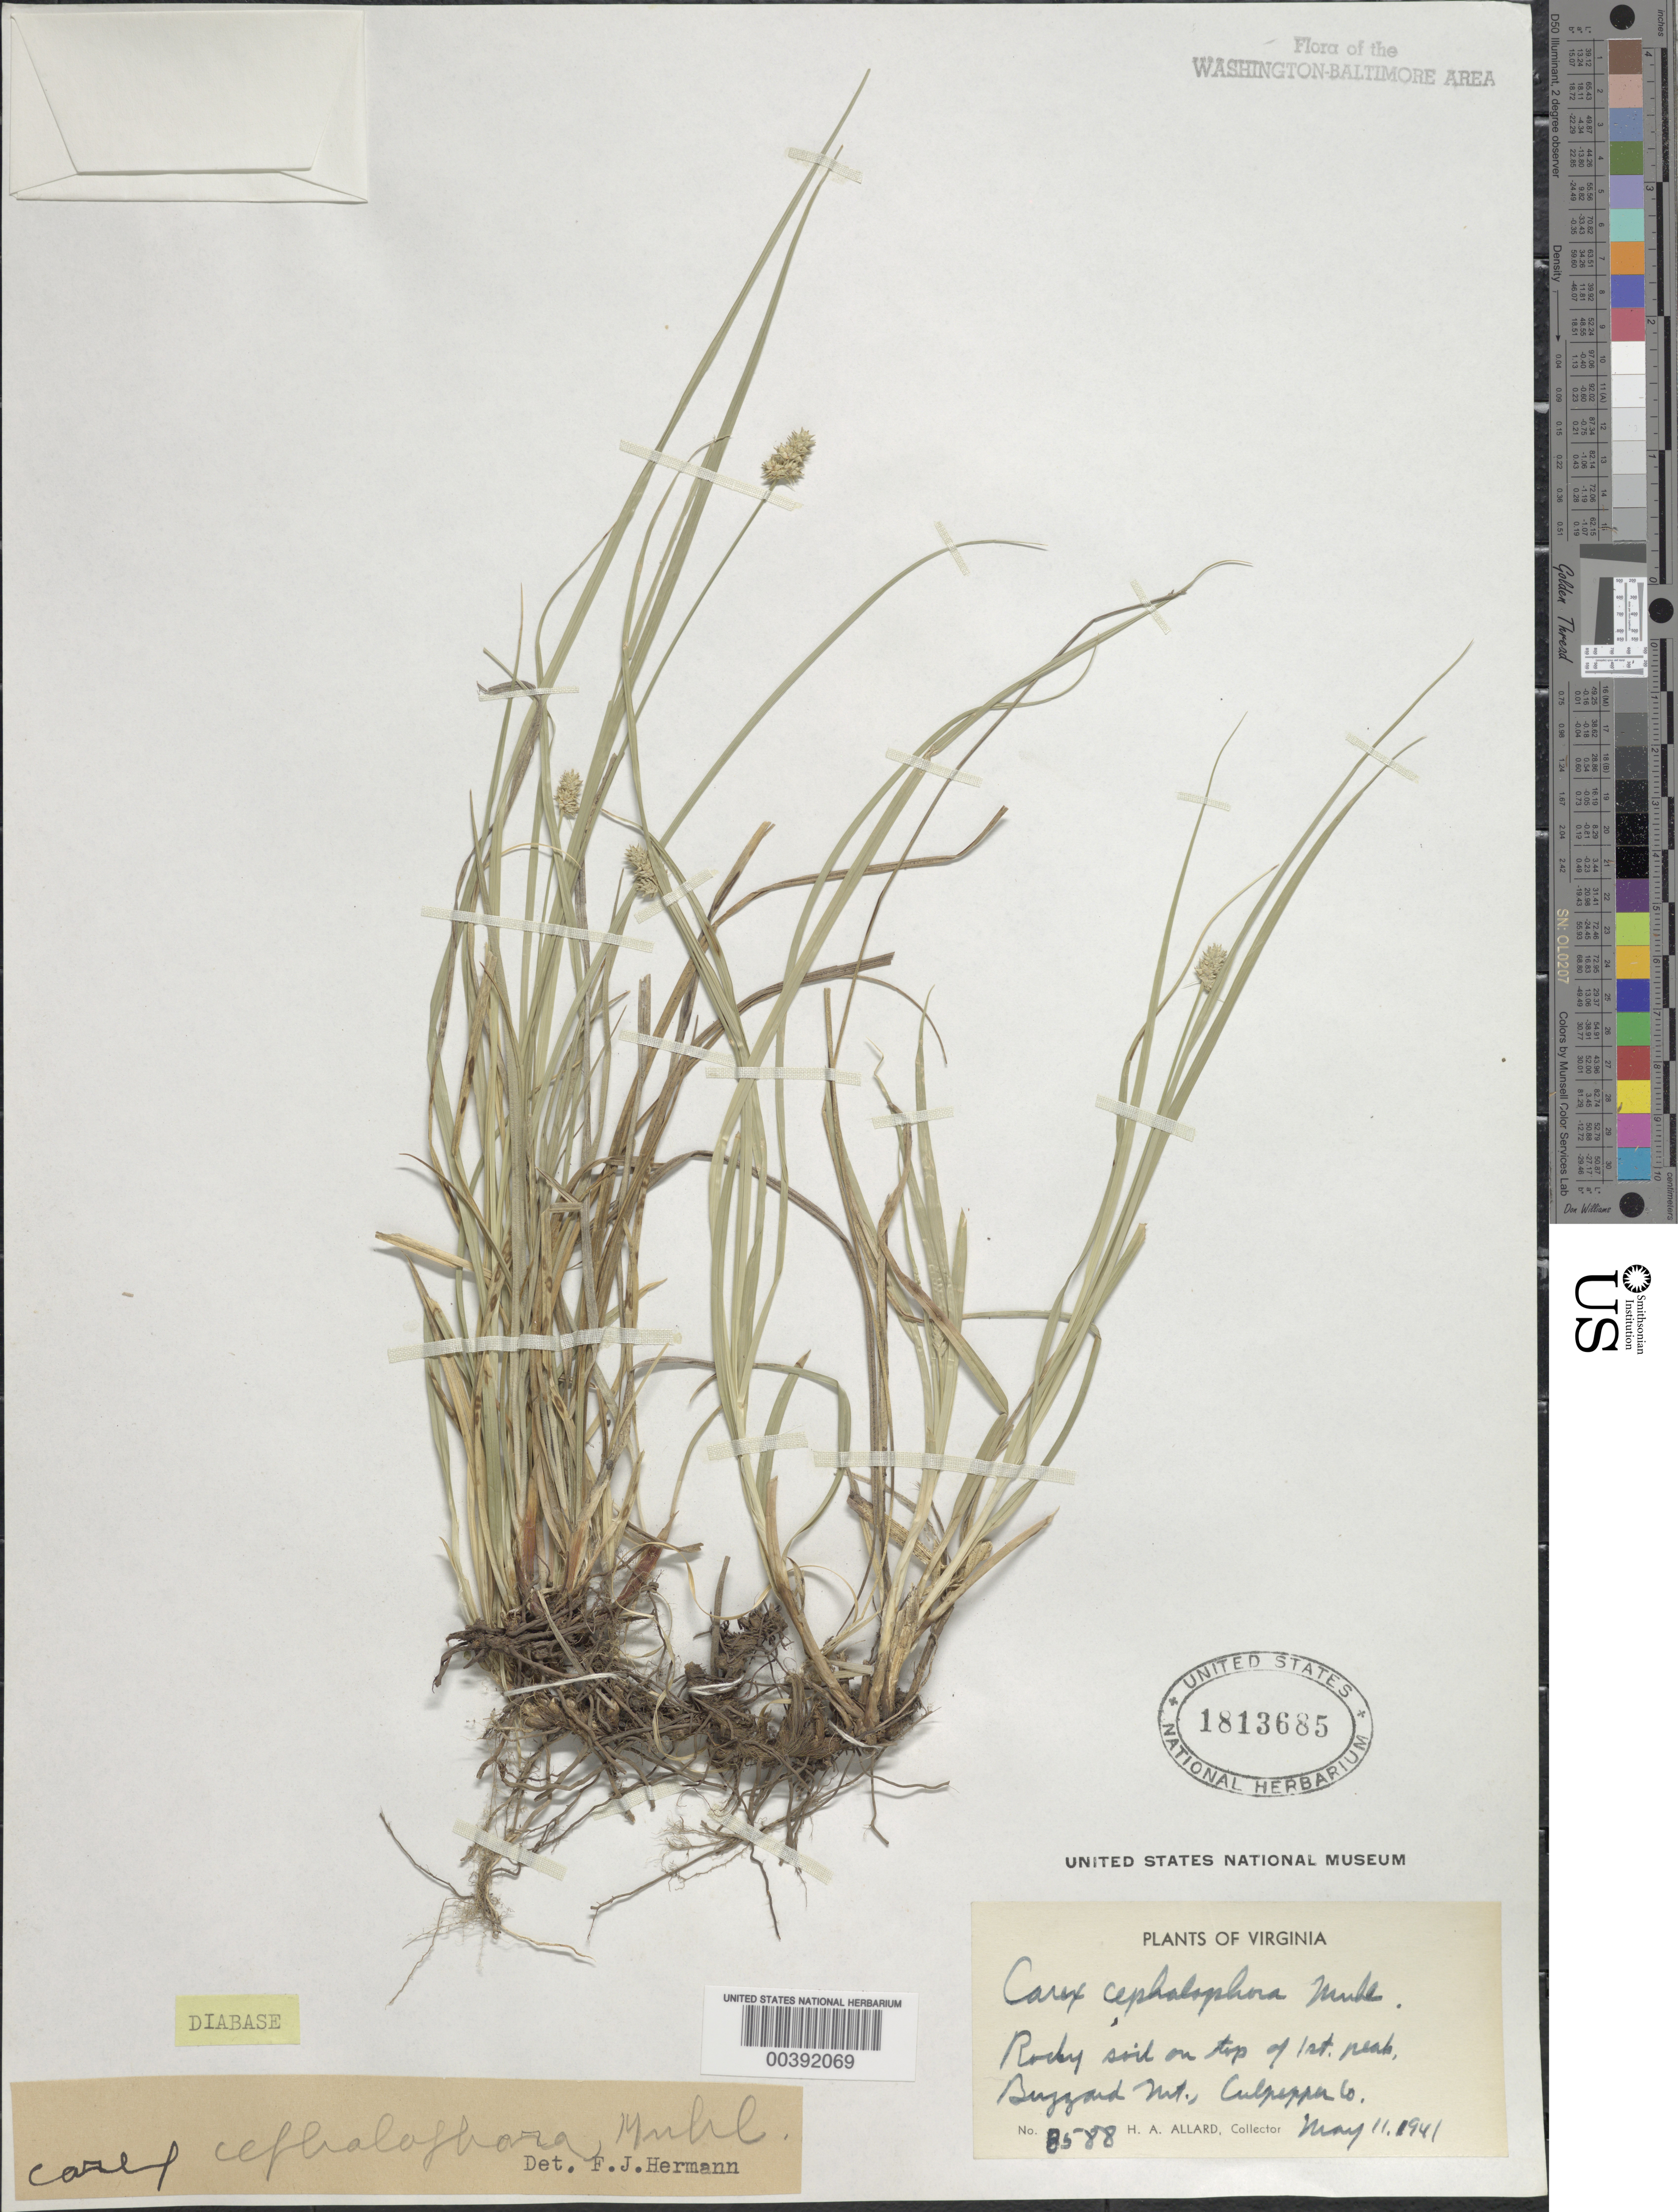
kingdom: Plantae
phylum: Tracheophyta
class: Liliopsida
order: Poales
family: Cyperaceae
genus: Carex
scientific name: Carex cephalophora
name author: Muhl. ex Willd.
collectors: H. A. Allard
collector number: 8588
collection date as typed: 11 May 1941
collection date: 1941-05-11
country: United States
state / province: Virginia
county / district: Culpeper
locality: Buzzard Mountain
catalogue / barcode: US 1813685